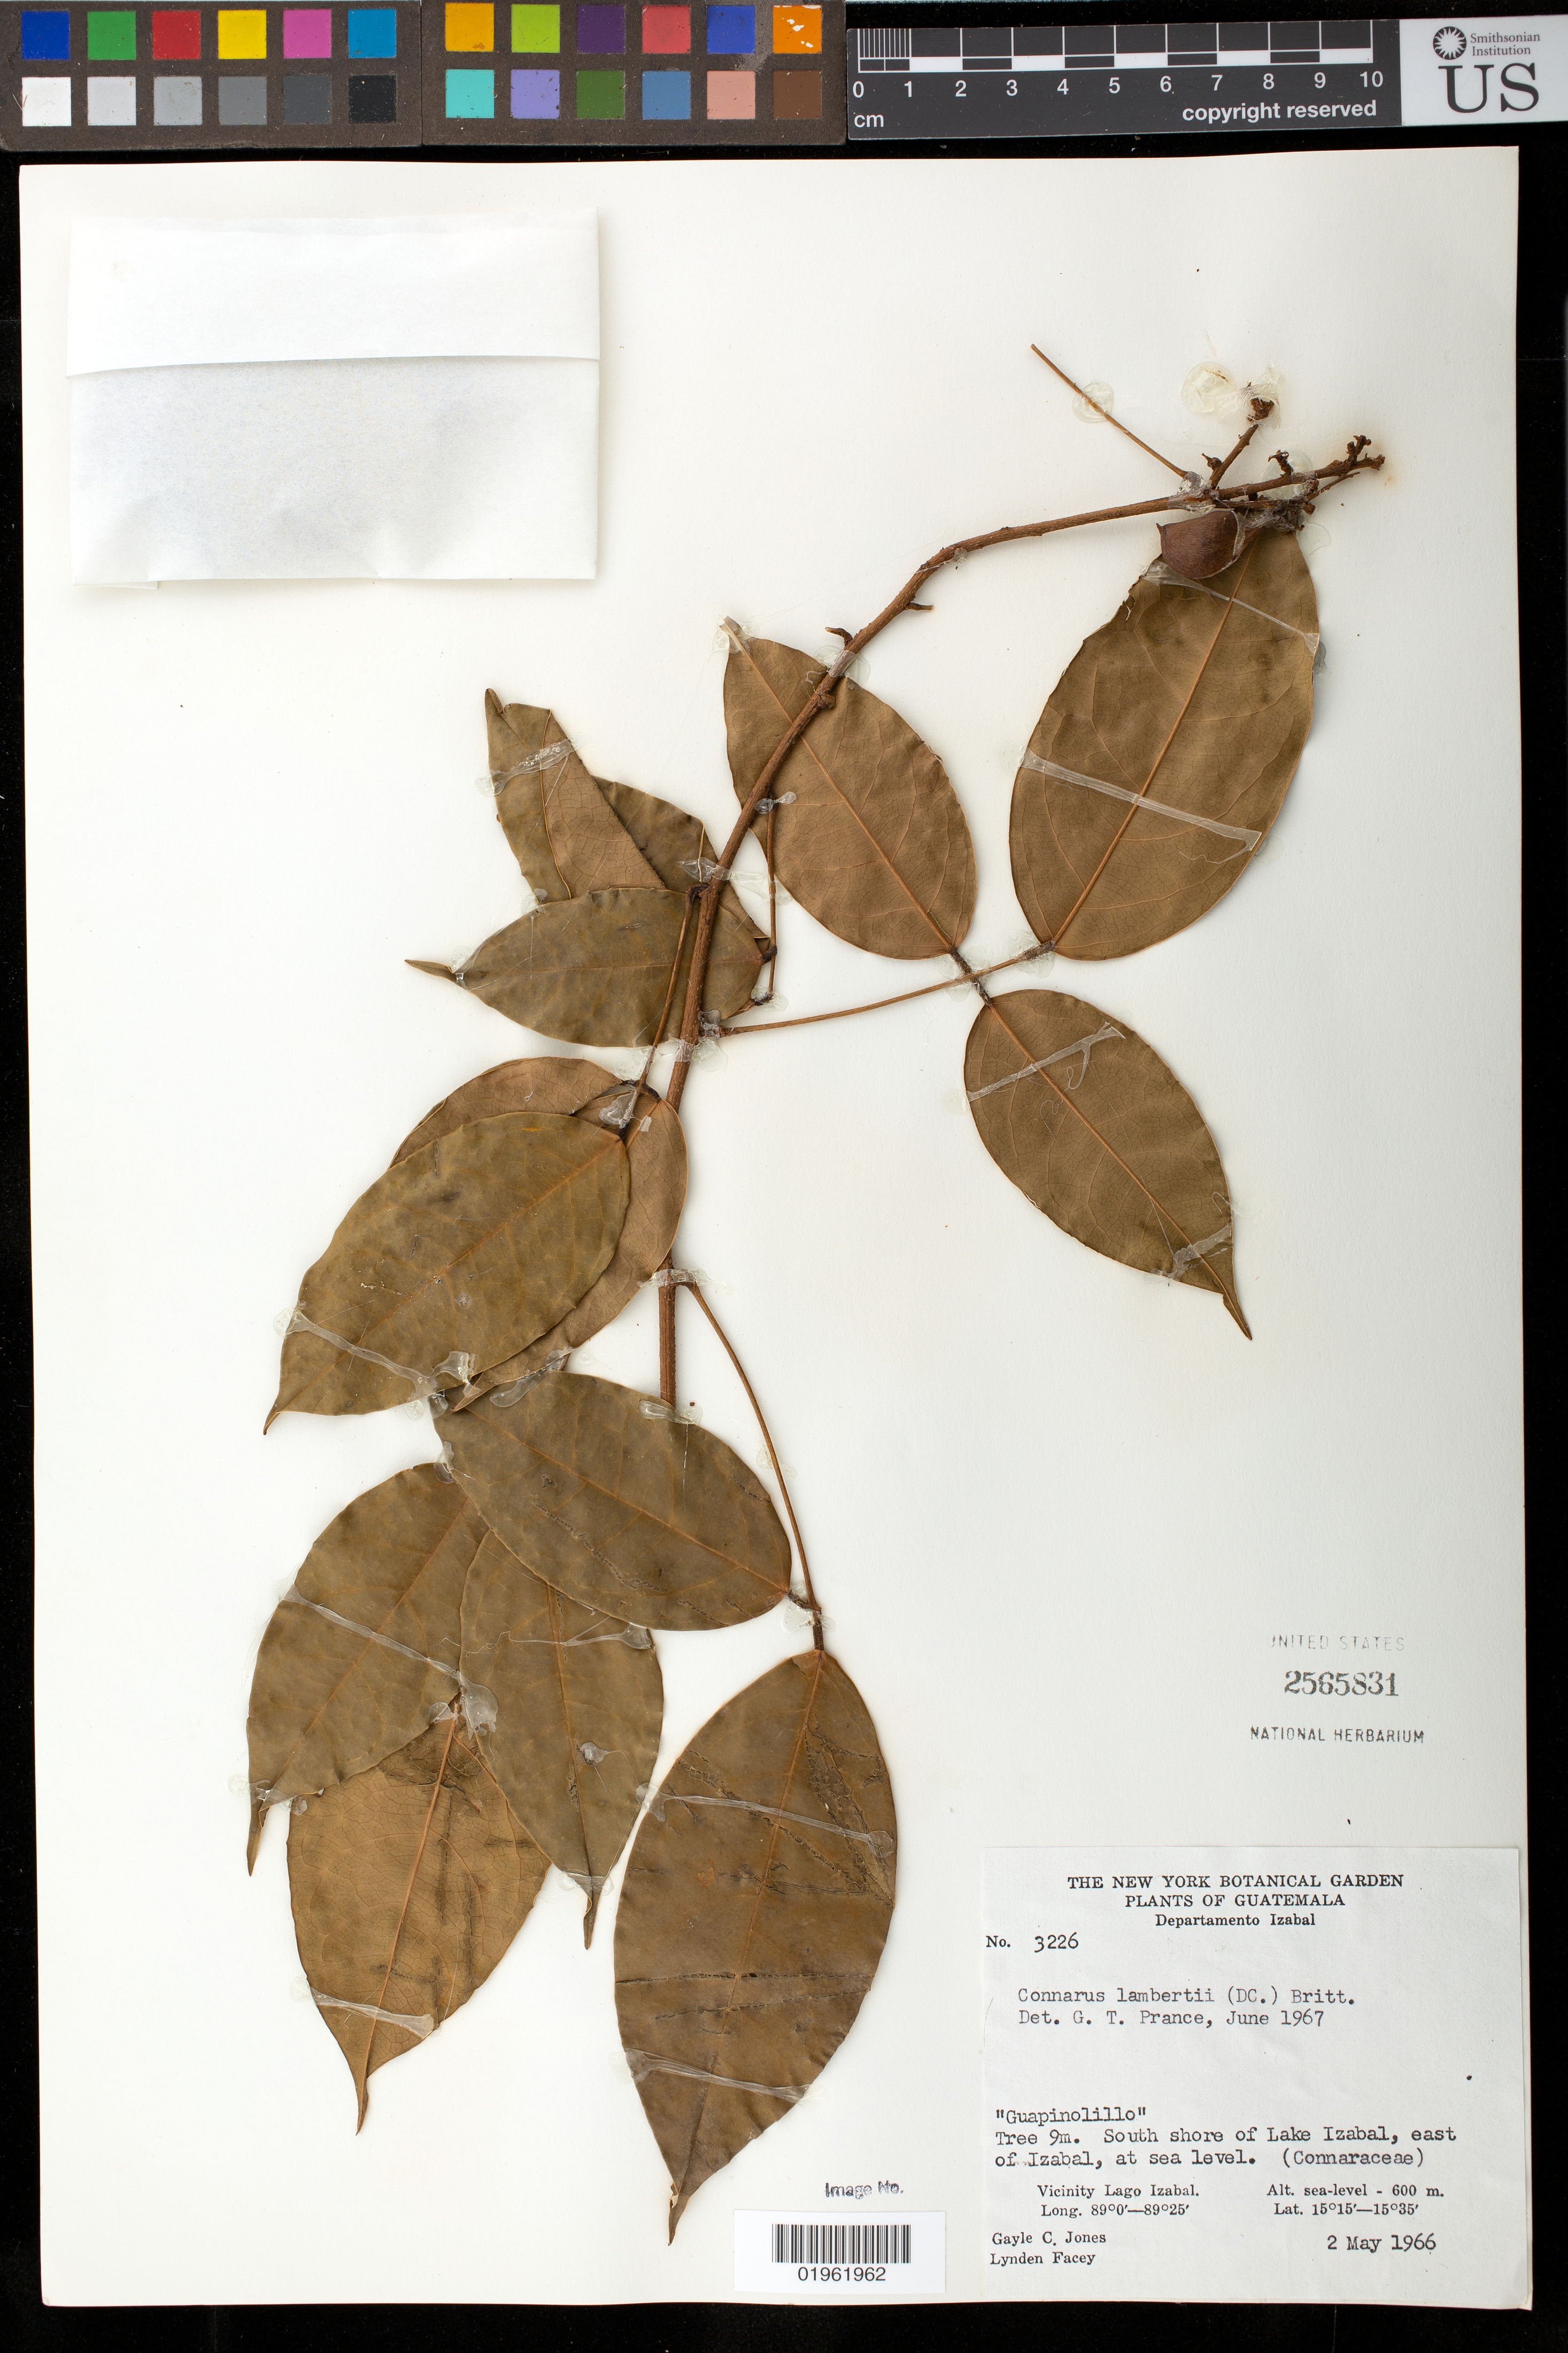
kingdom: Plantae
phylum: Tracheophyta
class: Magnoliopsida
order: Oxalidales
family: Connaraceae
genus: Connarus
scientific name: Connarus lambertii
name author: (DC.) Sagot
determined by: Prance, G. T.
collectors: G. C. Jones & L. Facey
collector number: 3226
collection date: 1966-05-02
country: Guatemala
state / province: Izabal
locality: Departamento Izabal. South shore of Lake Izabal, east of Izabal. Vicinity Lago Izabal.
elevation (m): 0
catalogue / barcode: US 2565831